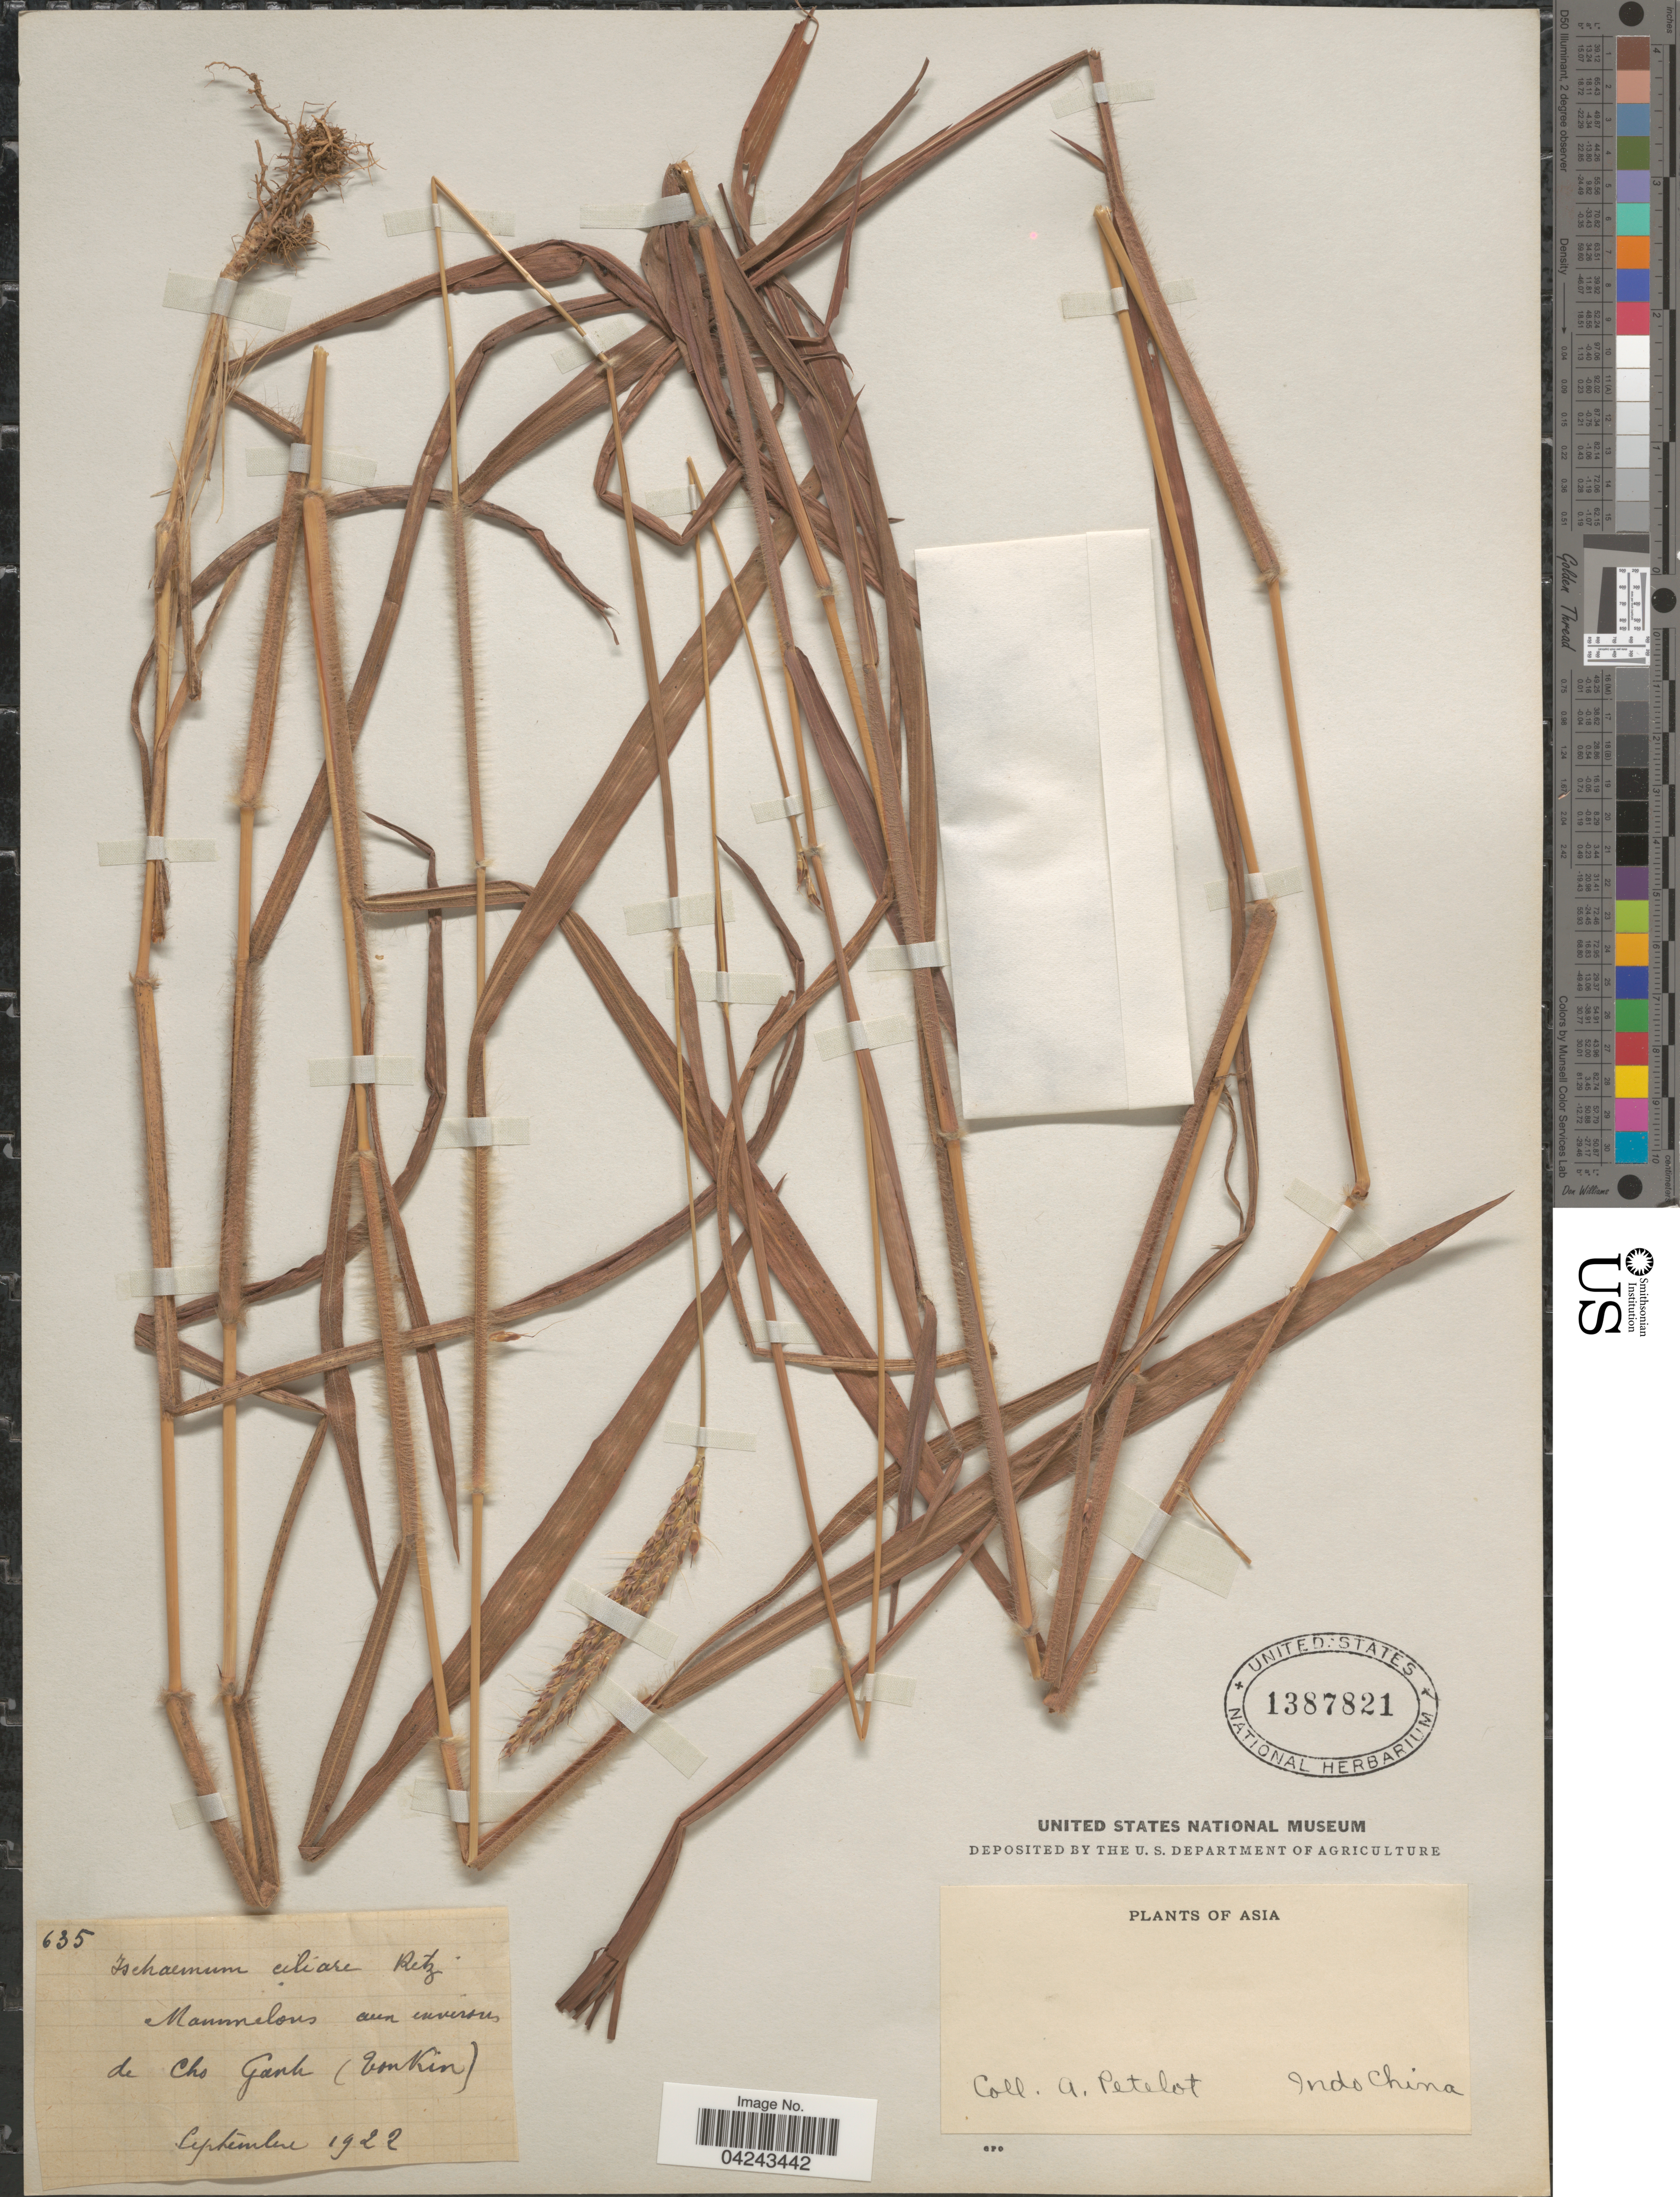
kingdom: Plantae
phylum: Tracheophyta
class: Liliopsida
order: Poales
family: Poaceae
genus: Ischaemum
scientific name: Ischaemum ciliare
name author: Retz.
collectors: A. Petelot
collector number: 635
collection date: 1922-09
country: Vietnam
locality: Indo China. Mammelons aux environs de Cho Ganh (Tonkin).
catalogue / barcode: US 1387821